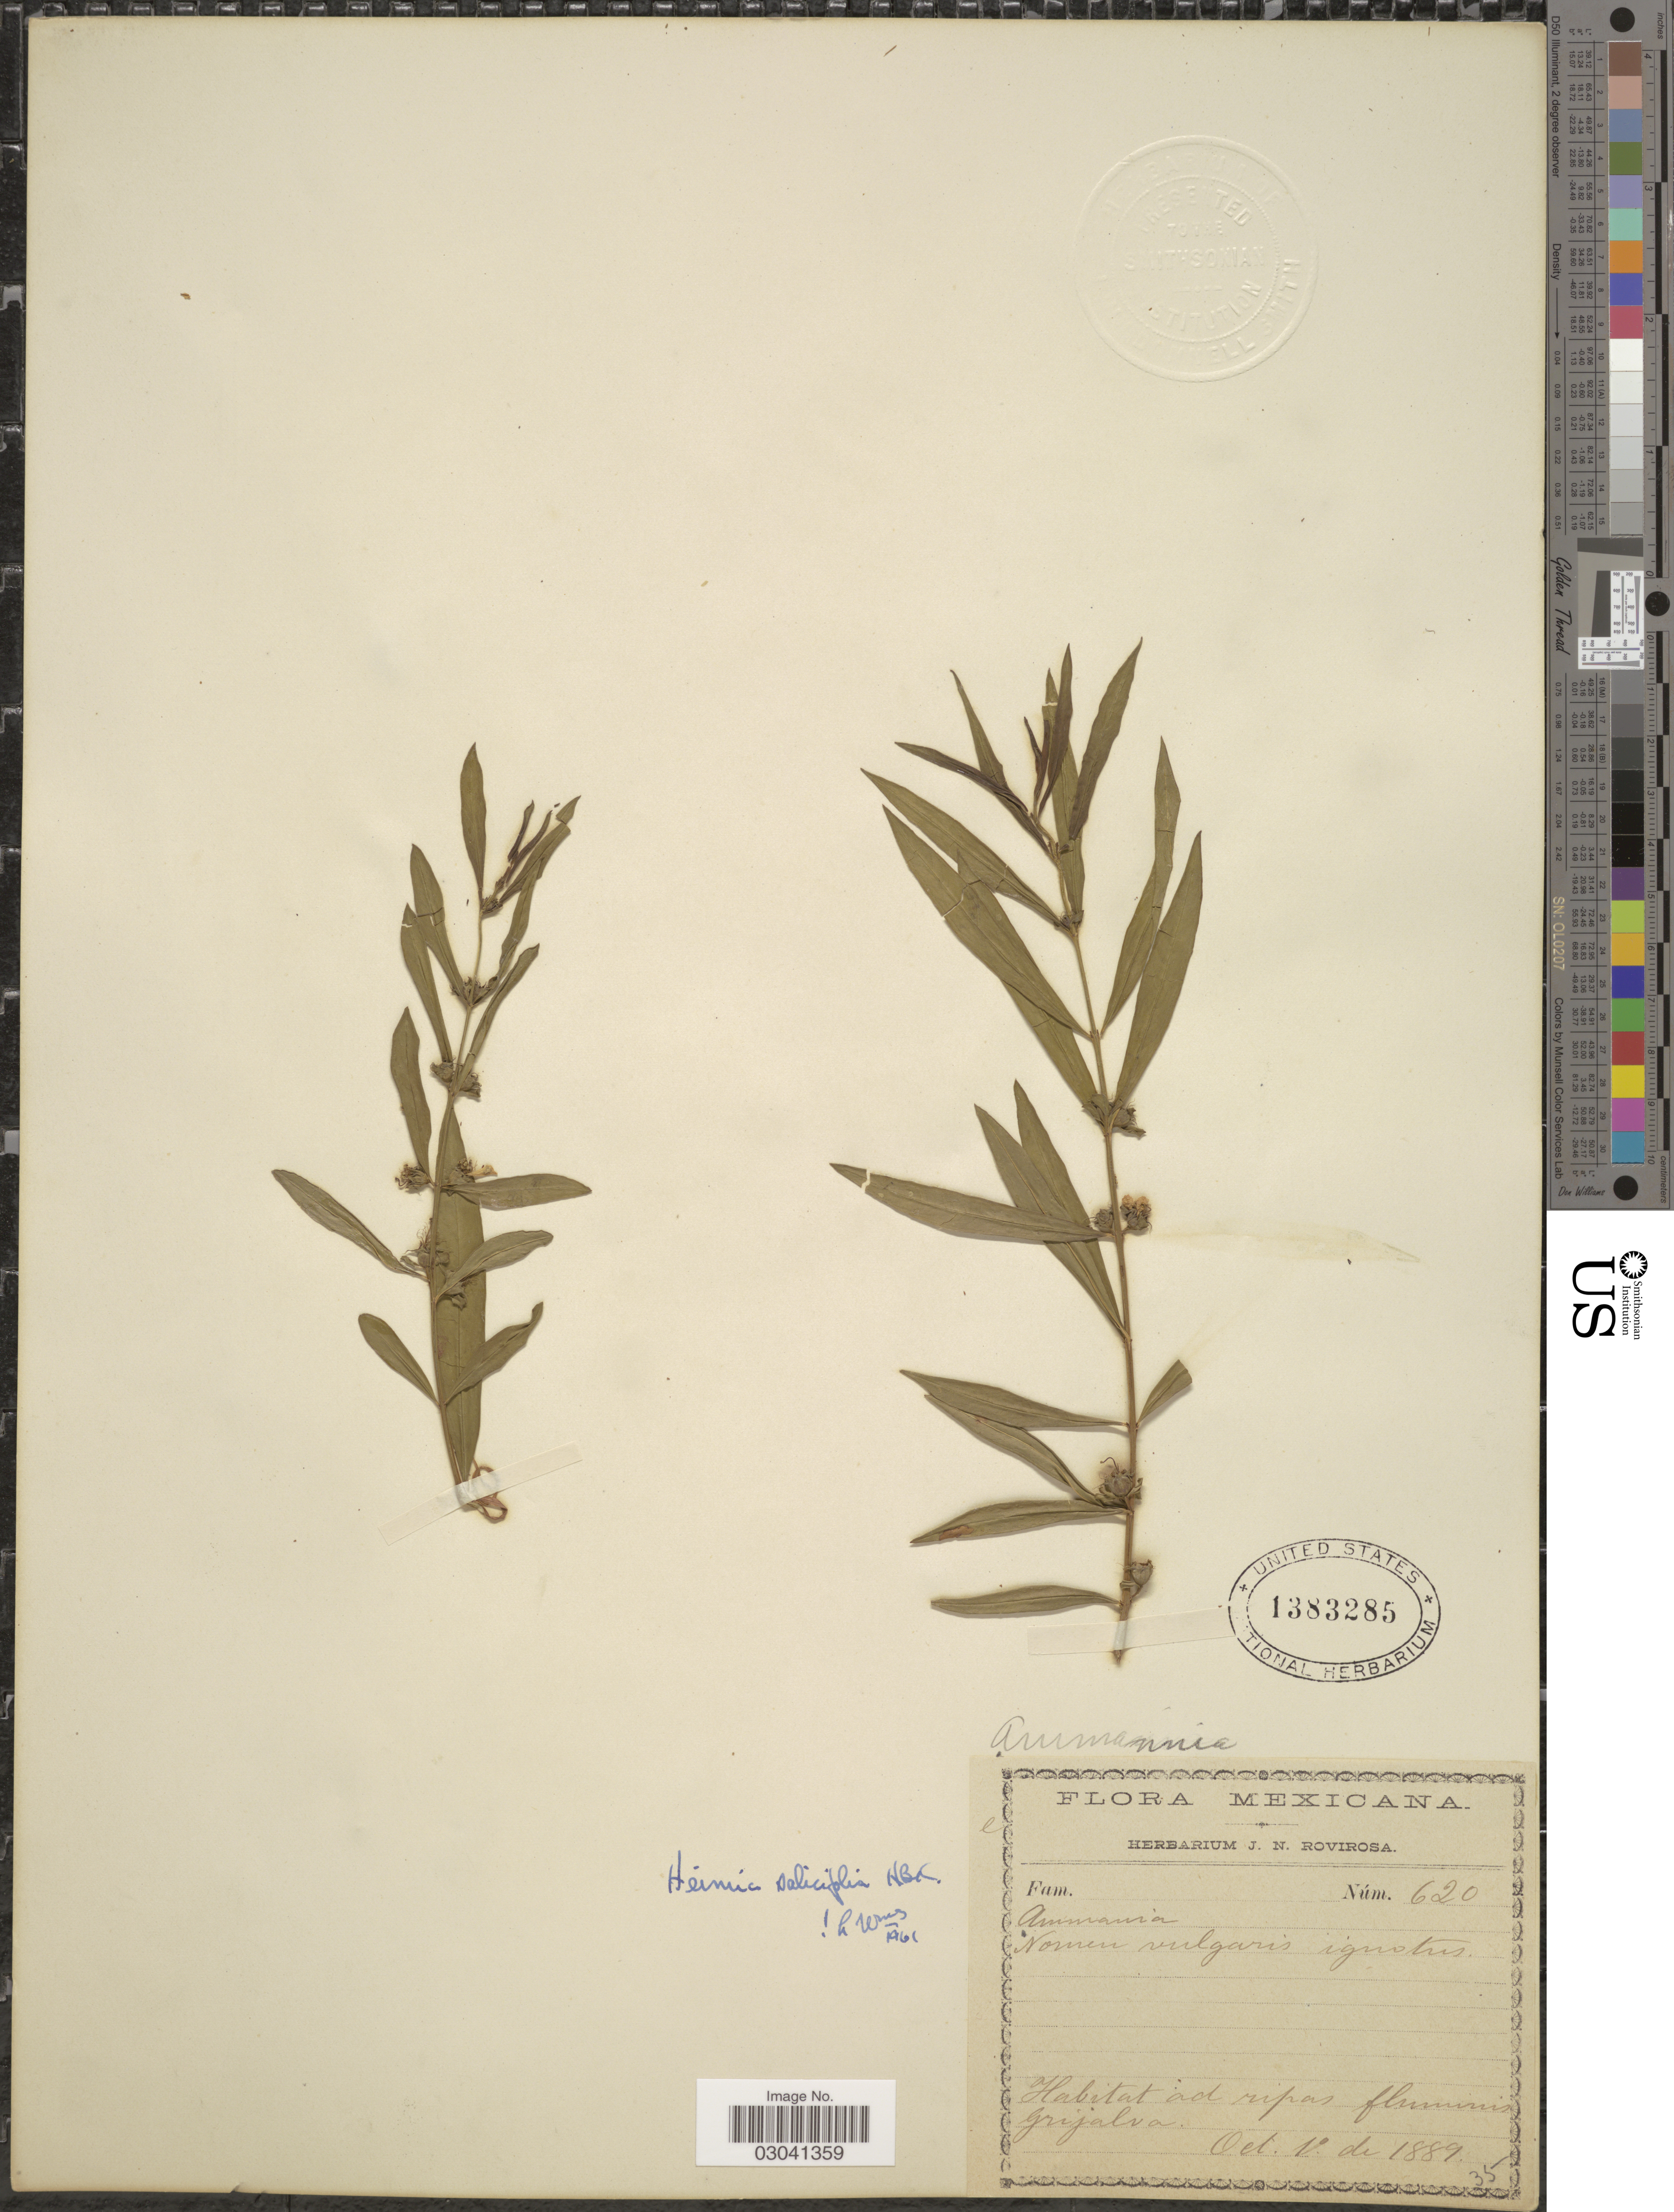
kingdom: Plantae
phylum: Tracheophyta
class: Magnoliopsida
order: Myrtales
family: Lythraceae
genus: Heimia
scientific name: Heimia salicifolia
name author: Link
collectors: ex herb. J. N. Rovirosa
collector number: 620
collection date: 1889-10-01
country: Mexico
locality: Grijalva.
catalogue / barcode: US 1383285